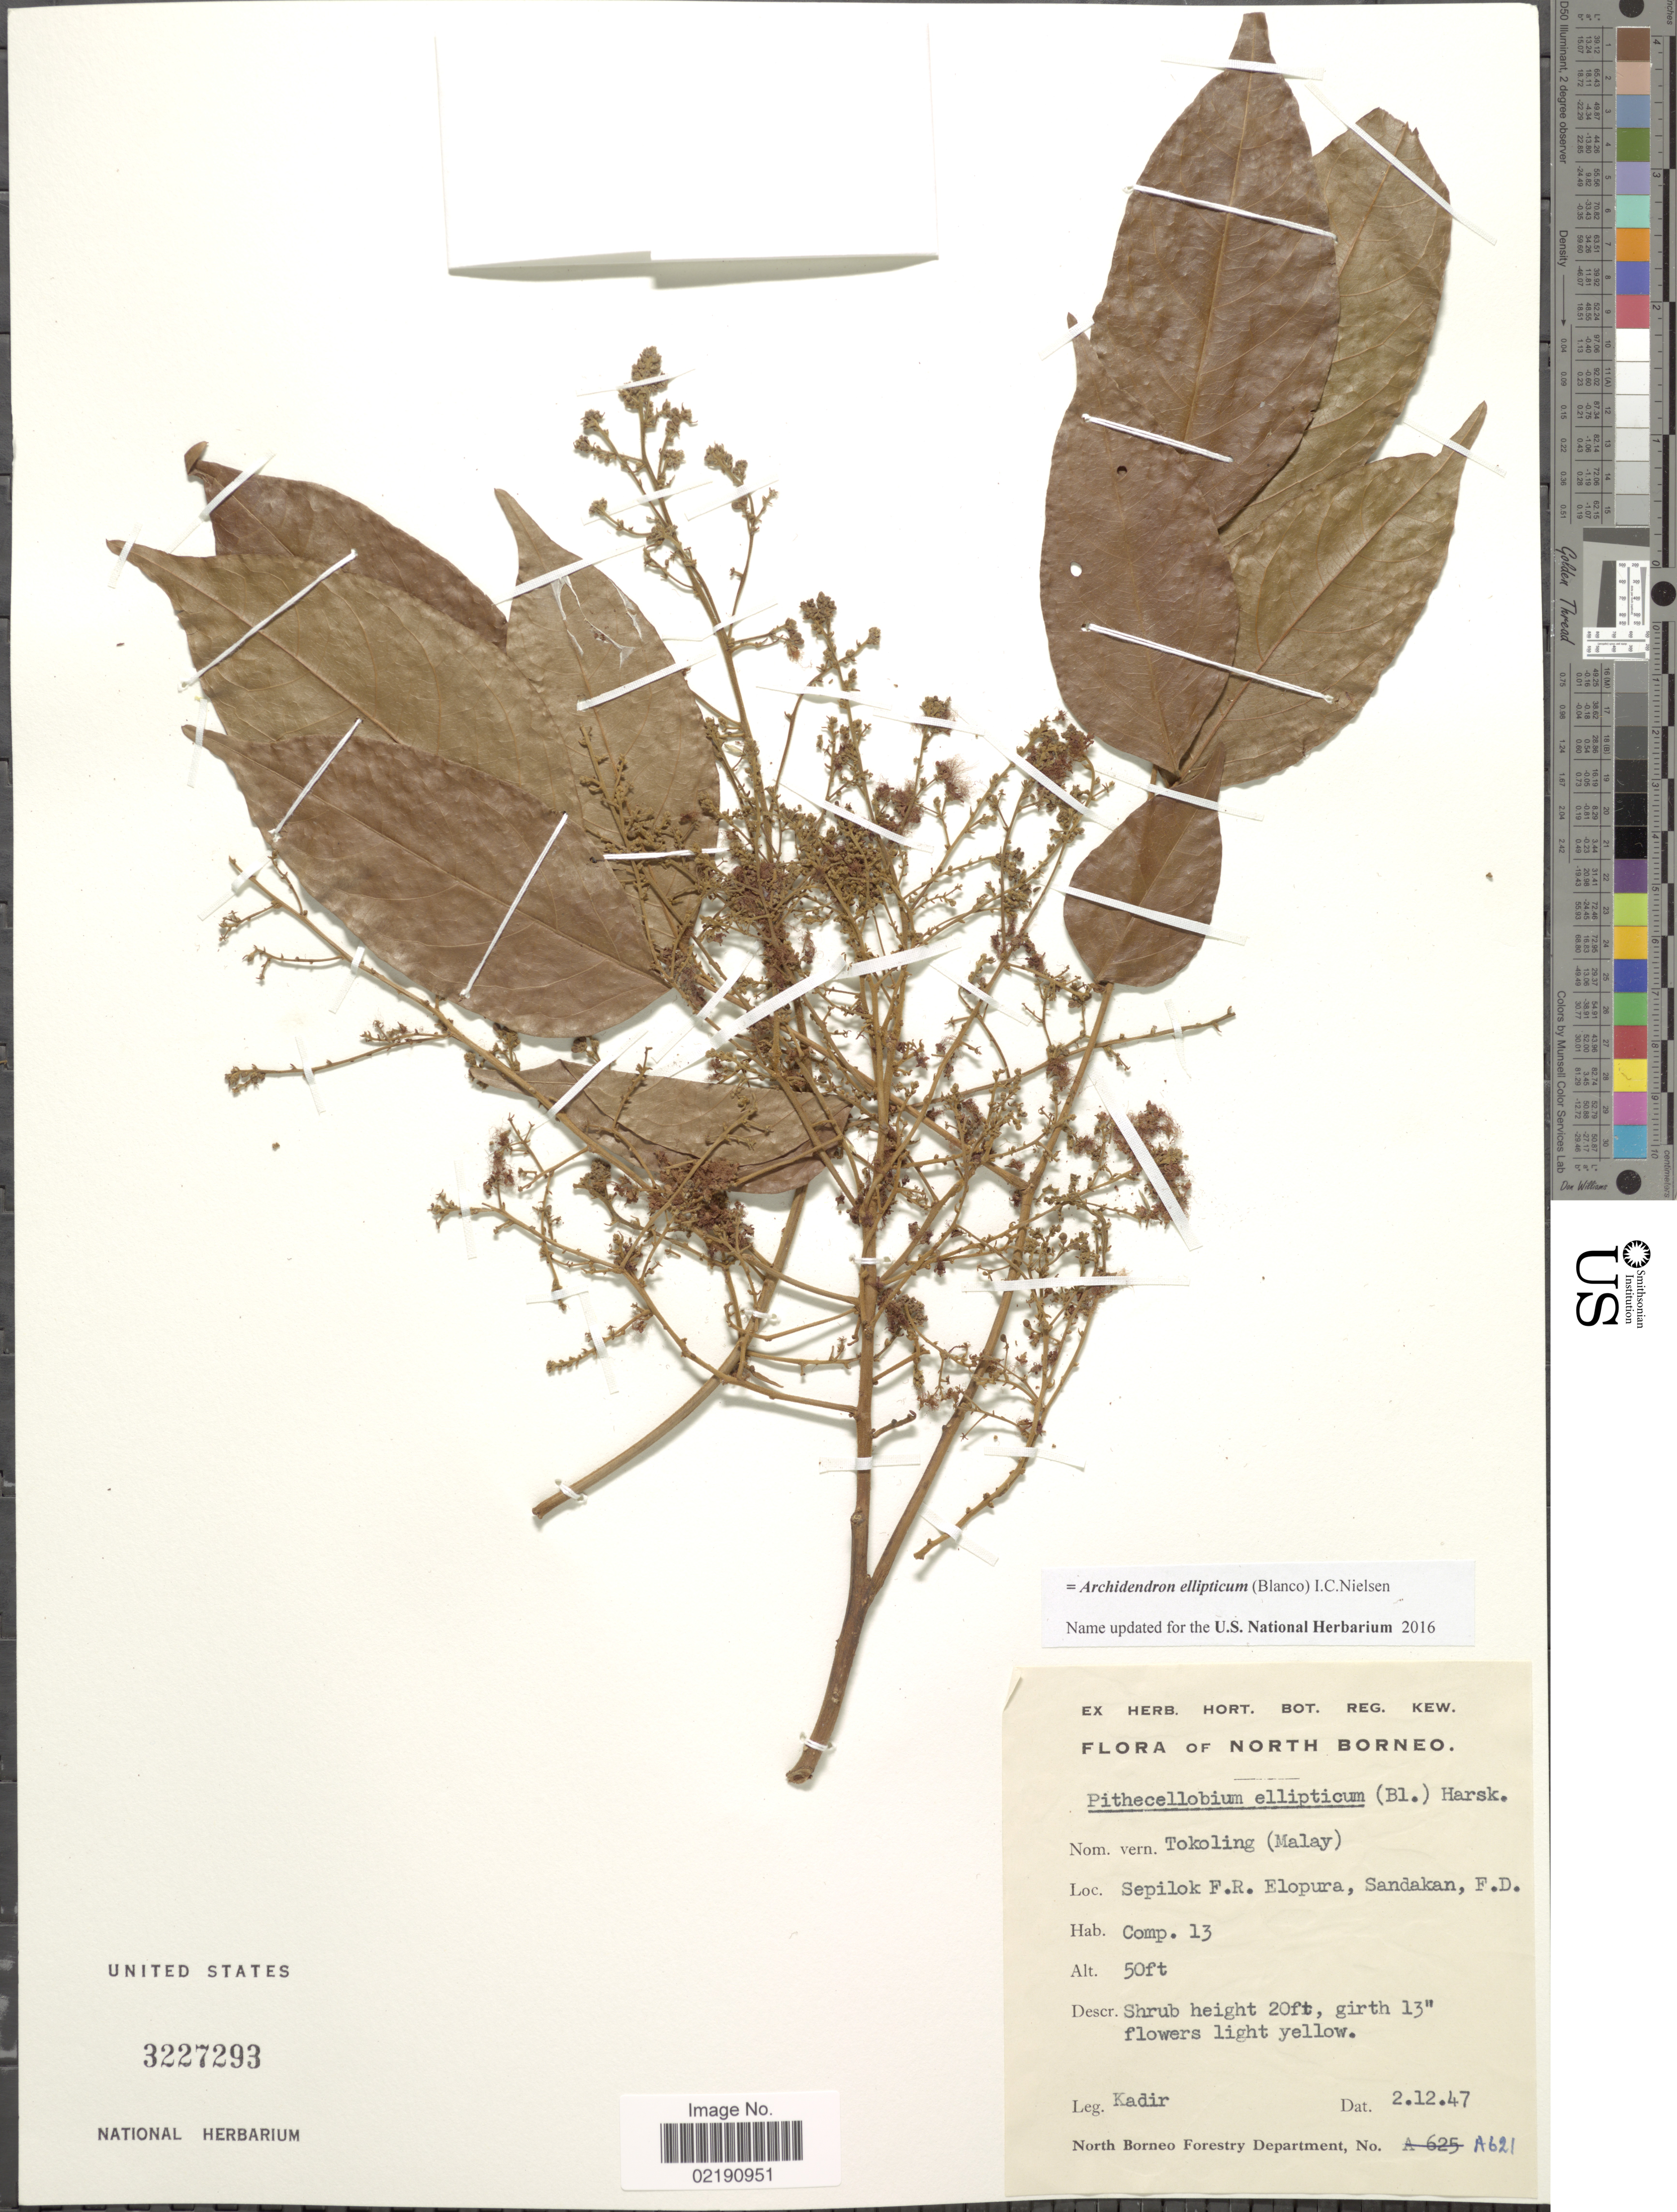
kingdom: Plantae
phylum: Tracheophyta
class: Magnoliopsida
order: Fabales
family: Fabaceae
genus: Archidendron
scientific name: Archidendron ellipticum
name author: (Blume) I.C. Nielsen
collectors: -. Kadir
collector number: A621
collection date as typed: Transcribed d/m/y: 2/12/47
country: Malaysia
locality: North Borneo, Sepilok F.R. Elopura, Sandakan, F.D., Comp. 13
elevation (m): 15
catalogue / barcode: US 3227293